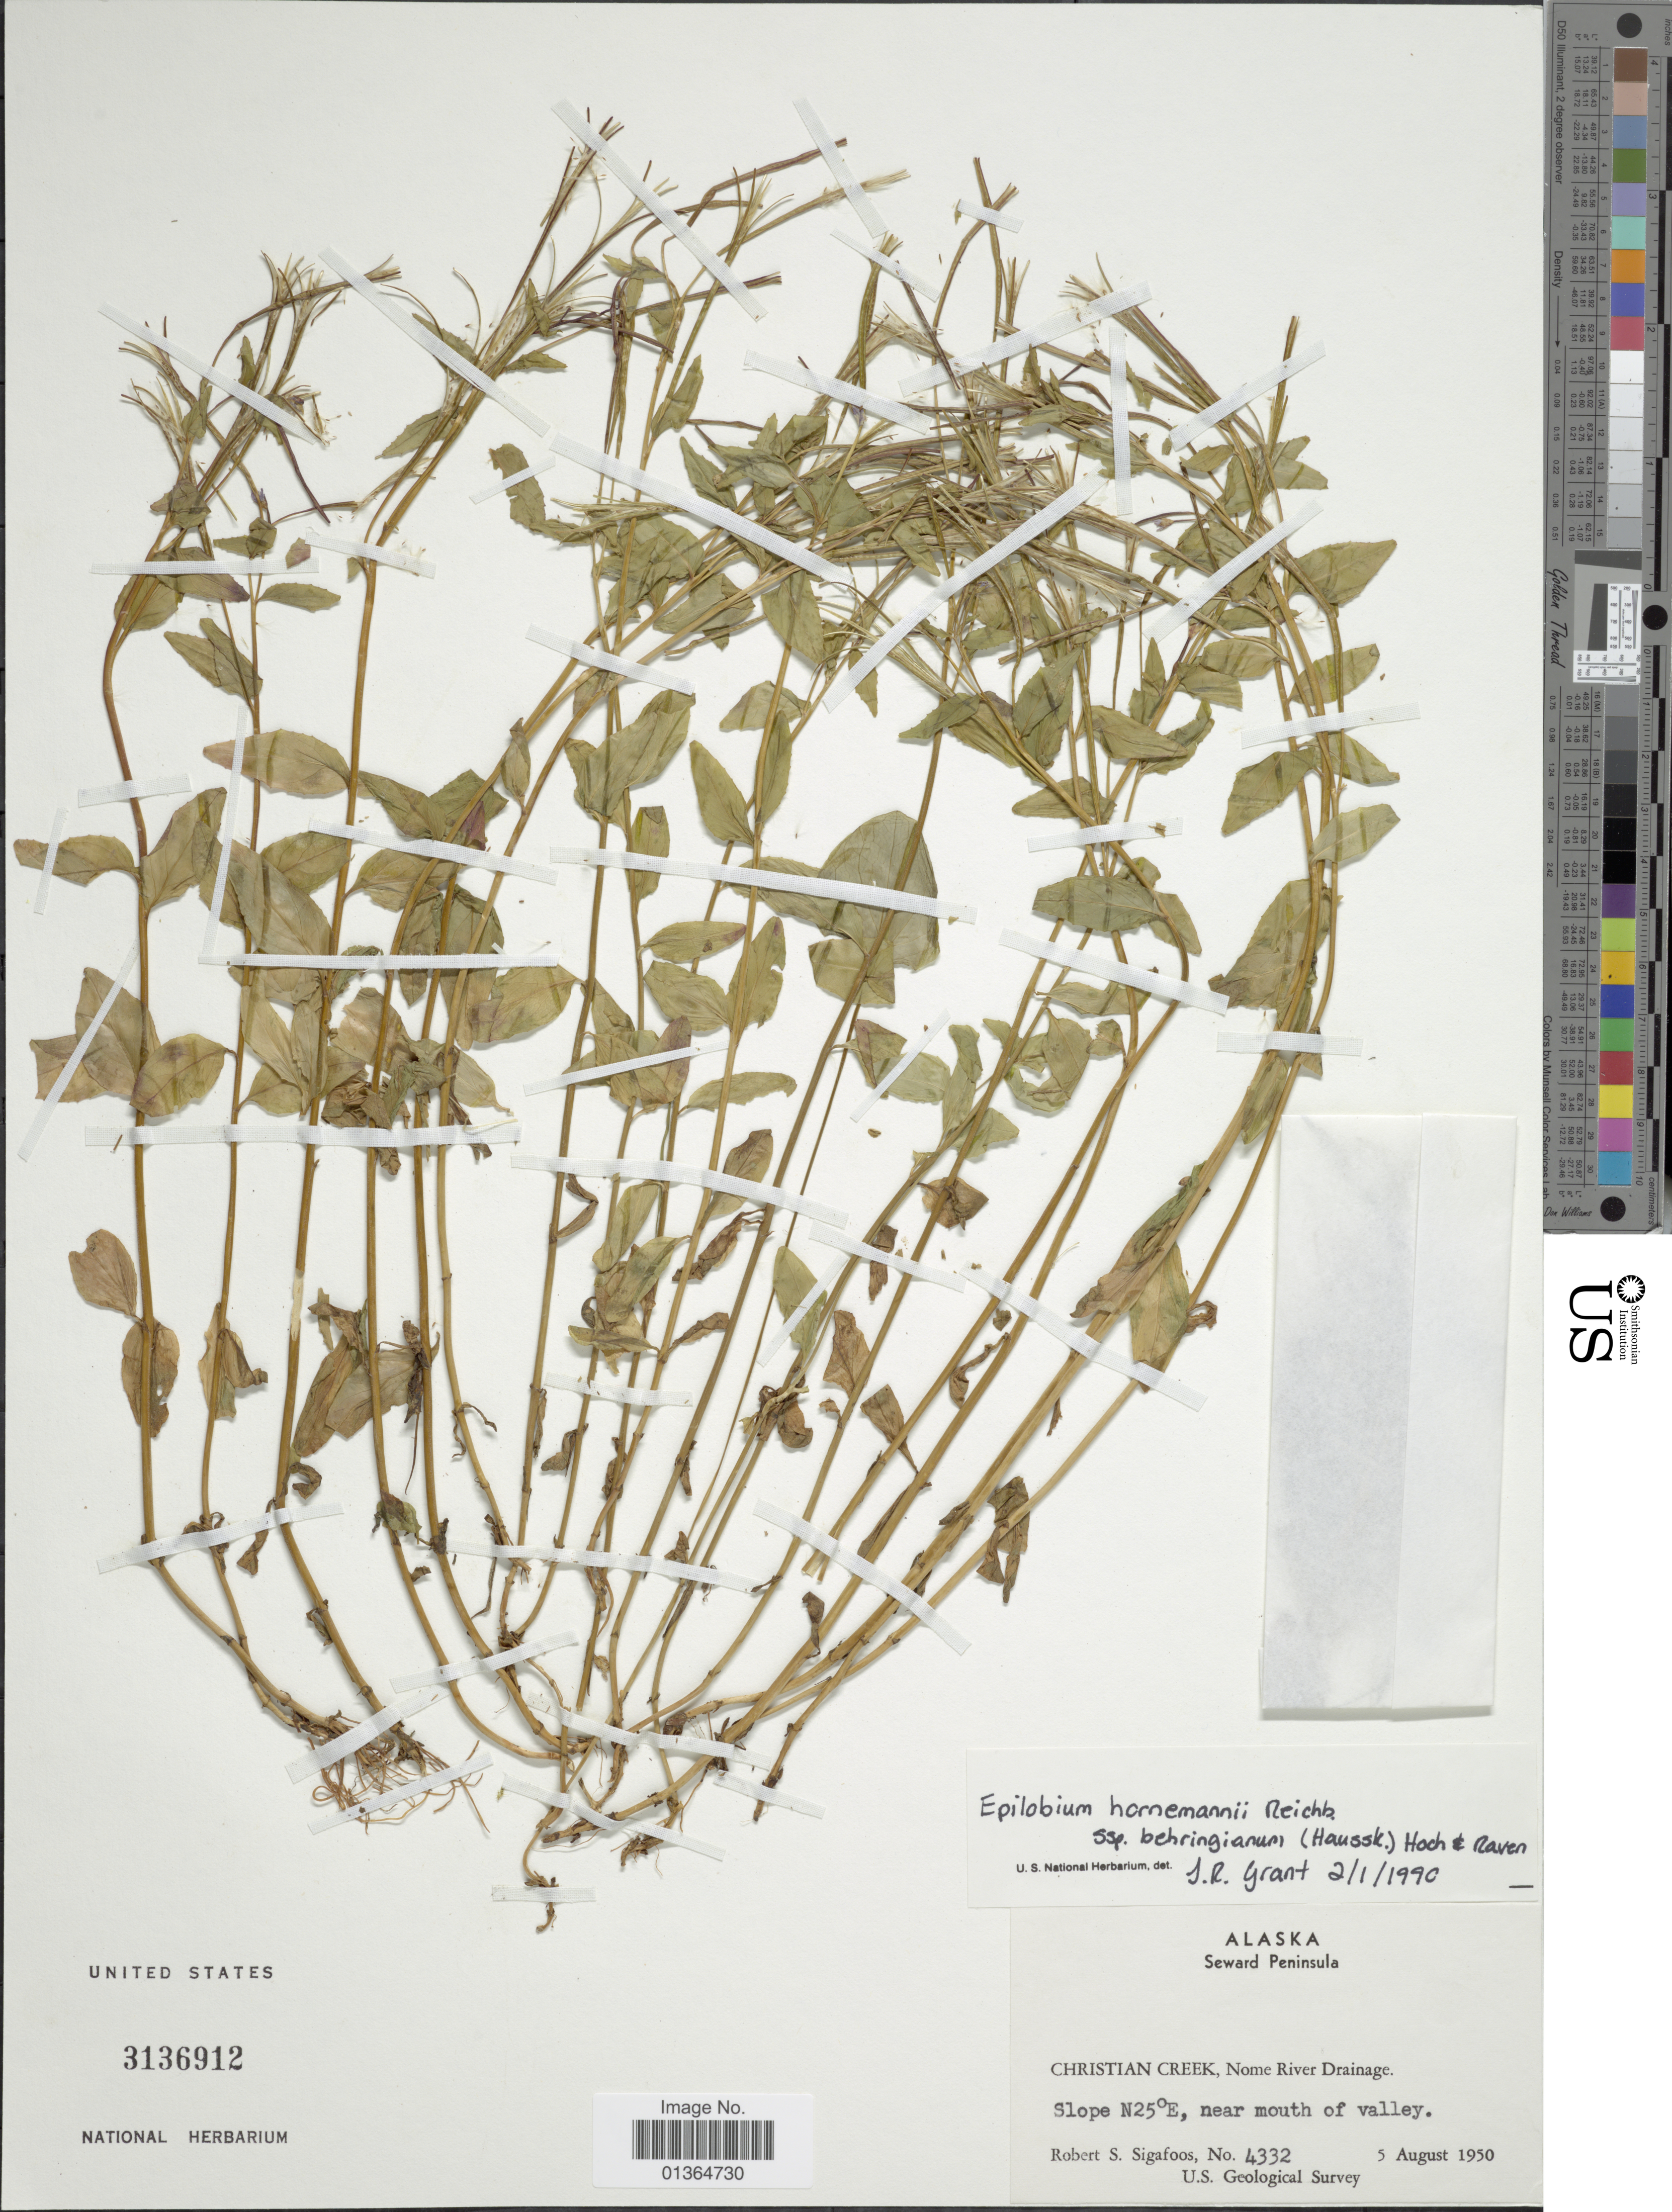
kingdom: Plantae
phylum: Tracheophyta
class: Magnoliopsida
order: Myrtales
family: Onagraceae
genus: Epilobium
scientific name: Epilobium hornemannii subsp. behringianum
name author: (Hausskn.) Hoch & P.H. Raven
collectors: R. Sigafoos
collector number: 4332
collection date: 1950-08-05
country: United States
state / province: Alaska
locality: Seward Peninsula. Christian Creek, Nome River Drainage. Slope N25°E, near mouth of valley.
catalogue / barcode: US 3136912